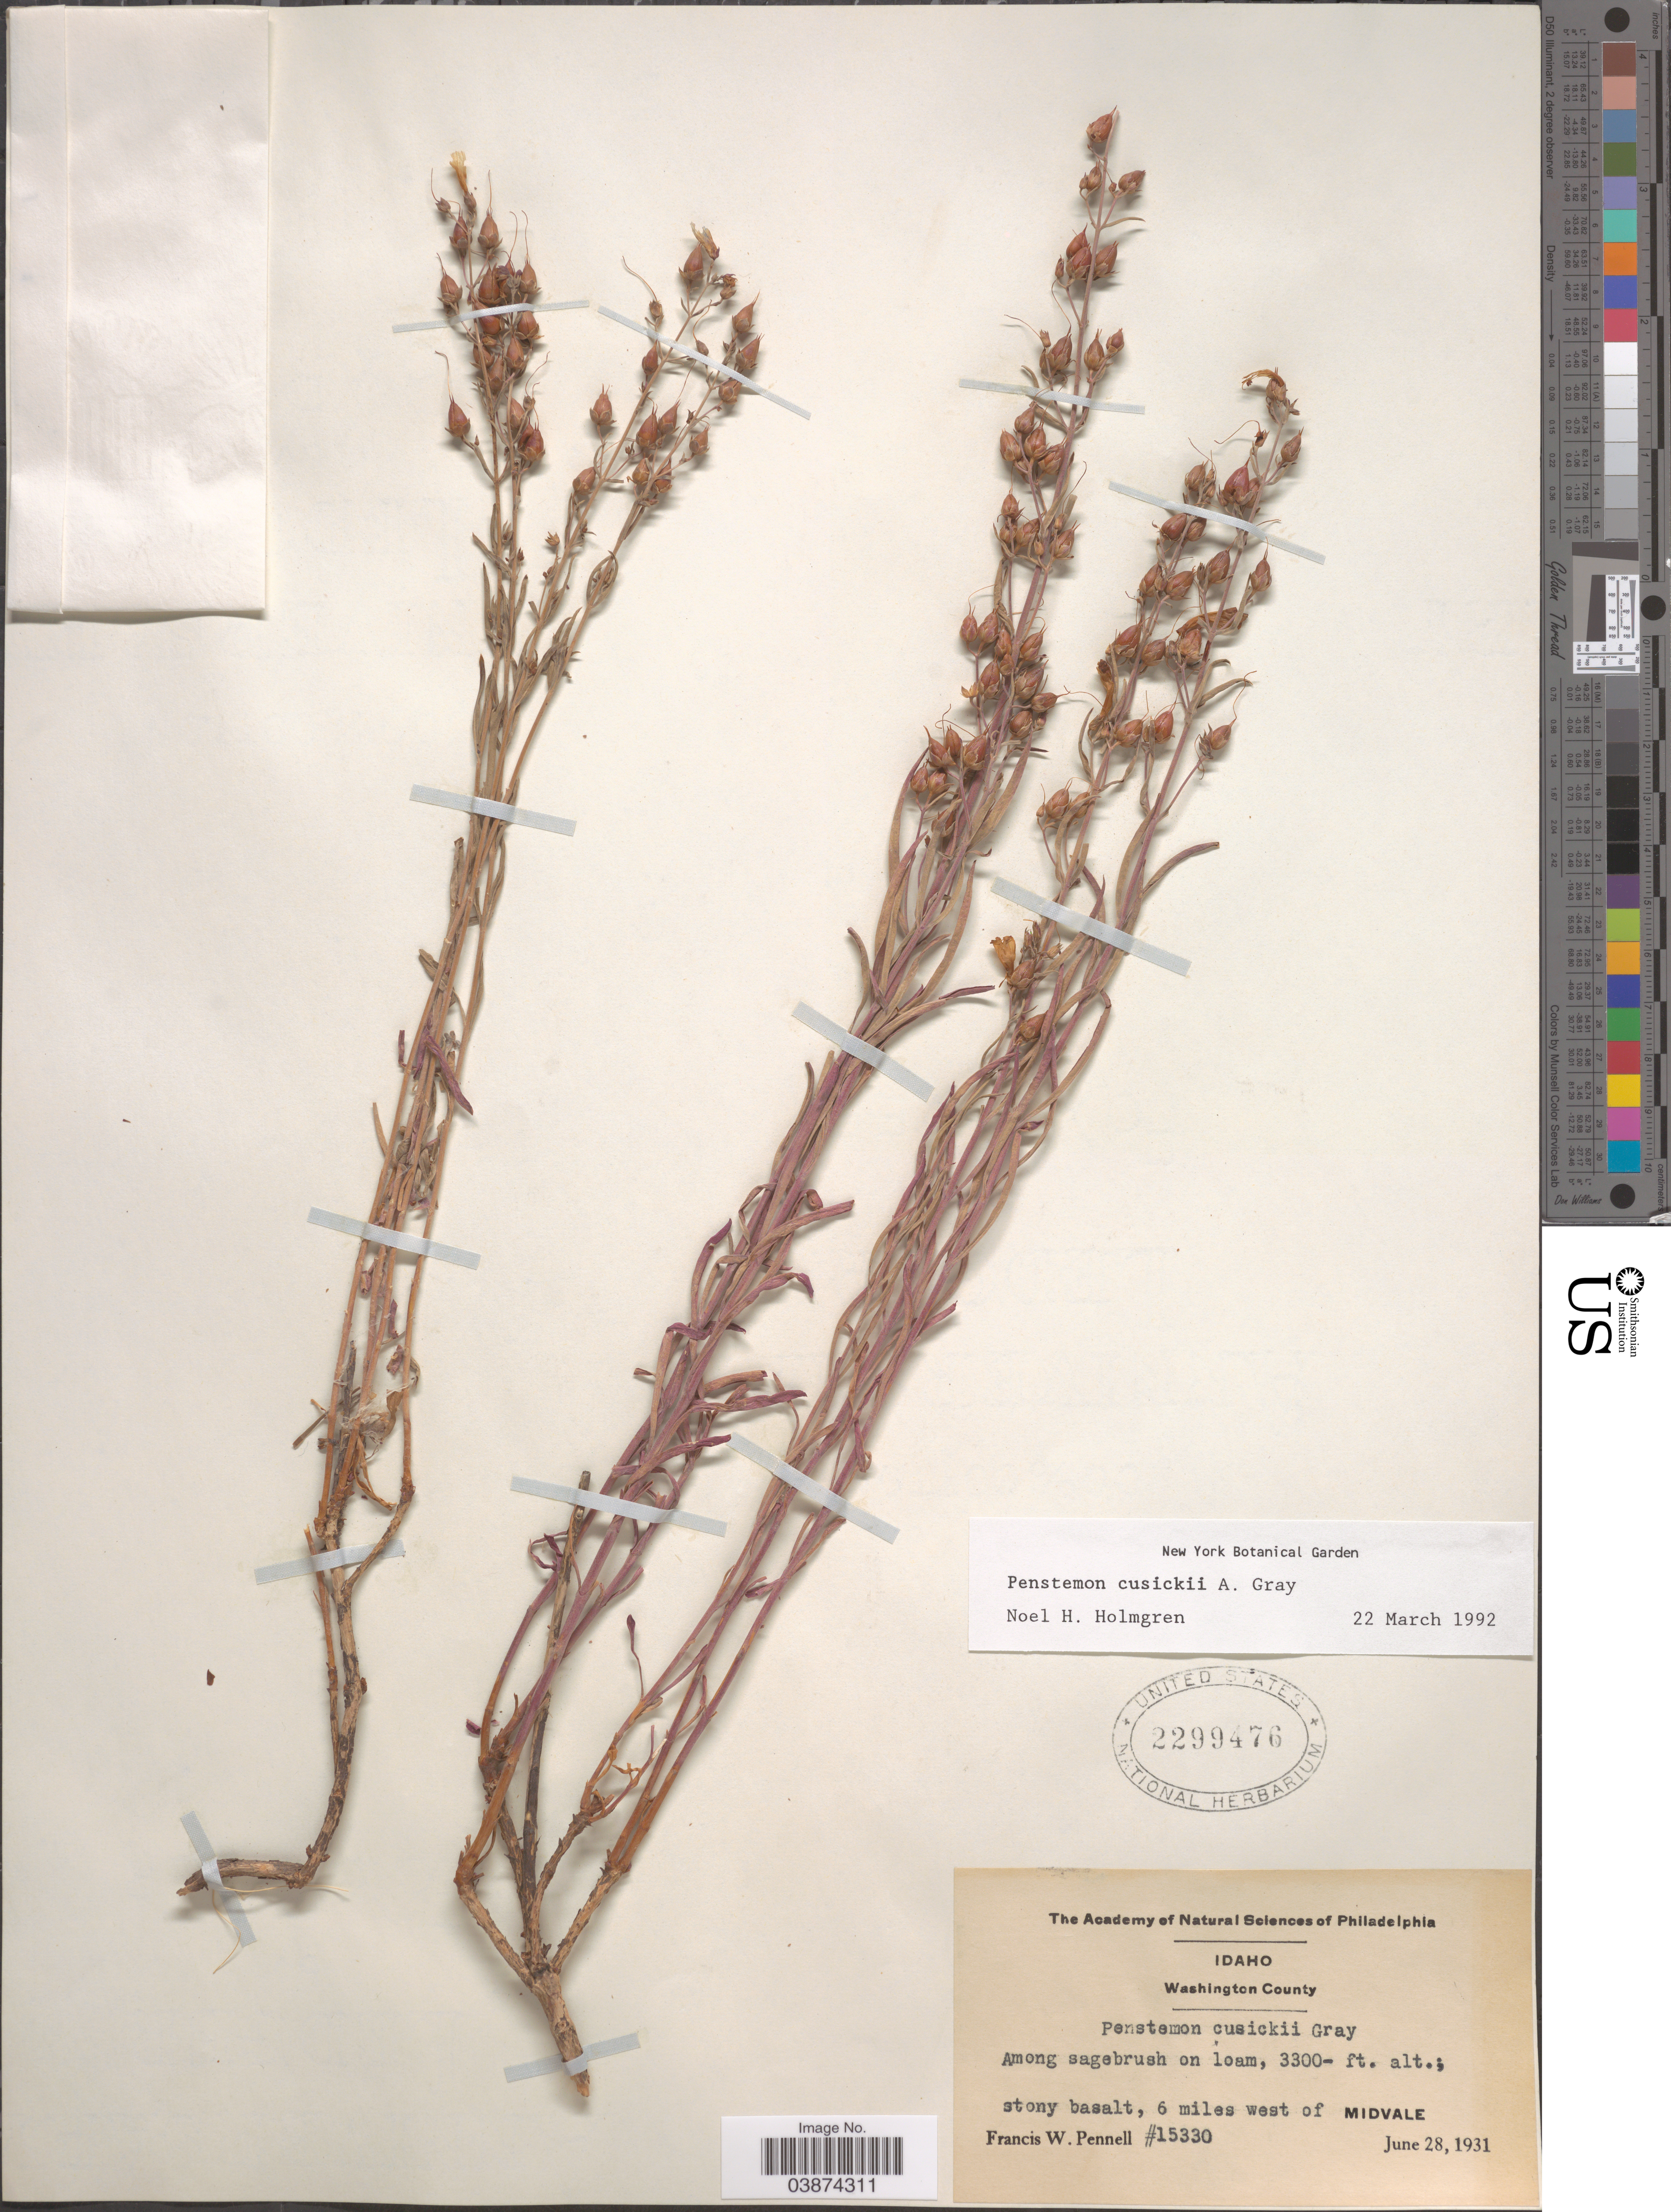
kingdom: Plantae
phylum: Tracheophyta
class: Magnoliopsida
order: Lamiales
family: Plantaginaceae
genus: Penstemon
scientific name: Penstemon cusickii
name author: A. Gray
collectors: F. W. Pennell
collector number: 15330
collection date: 1931-06-28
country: United States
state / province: Idaho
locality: Washington County. 6 miles west of Midvale.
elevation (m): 1006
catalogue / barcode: US 2299476